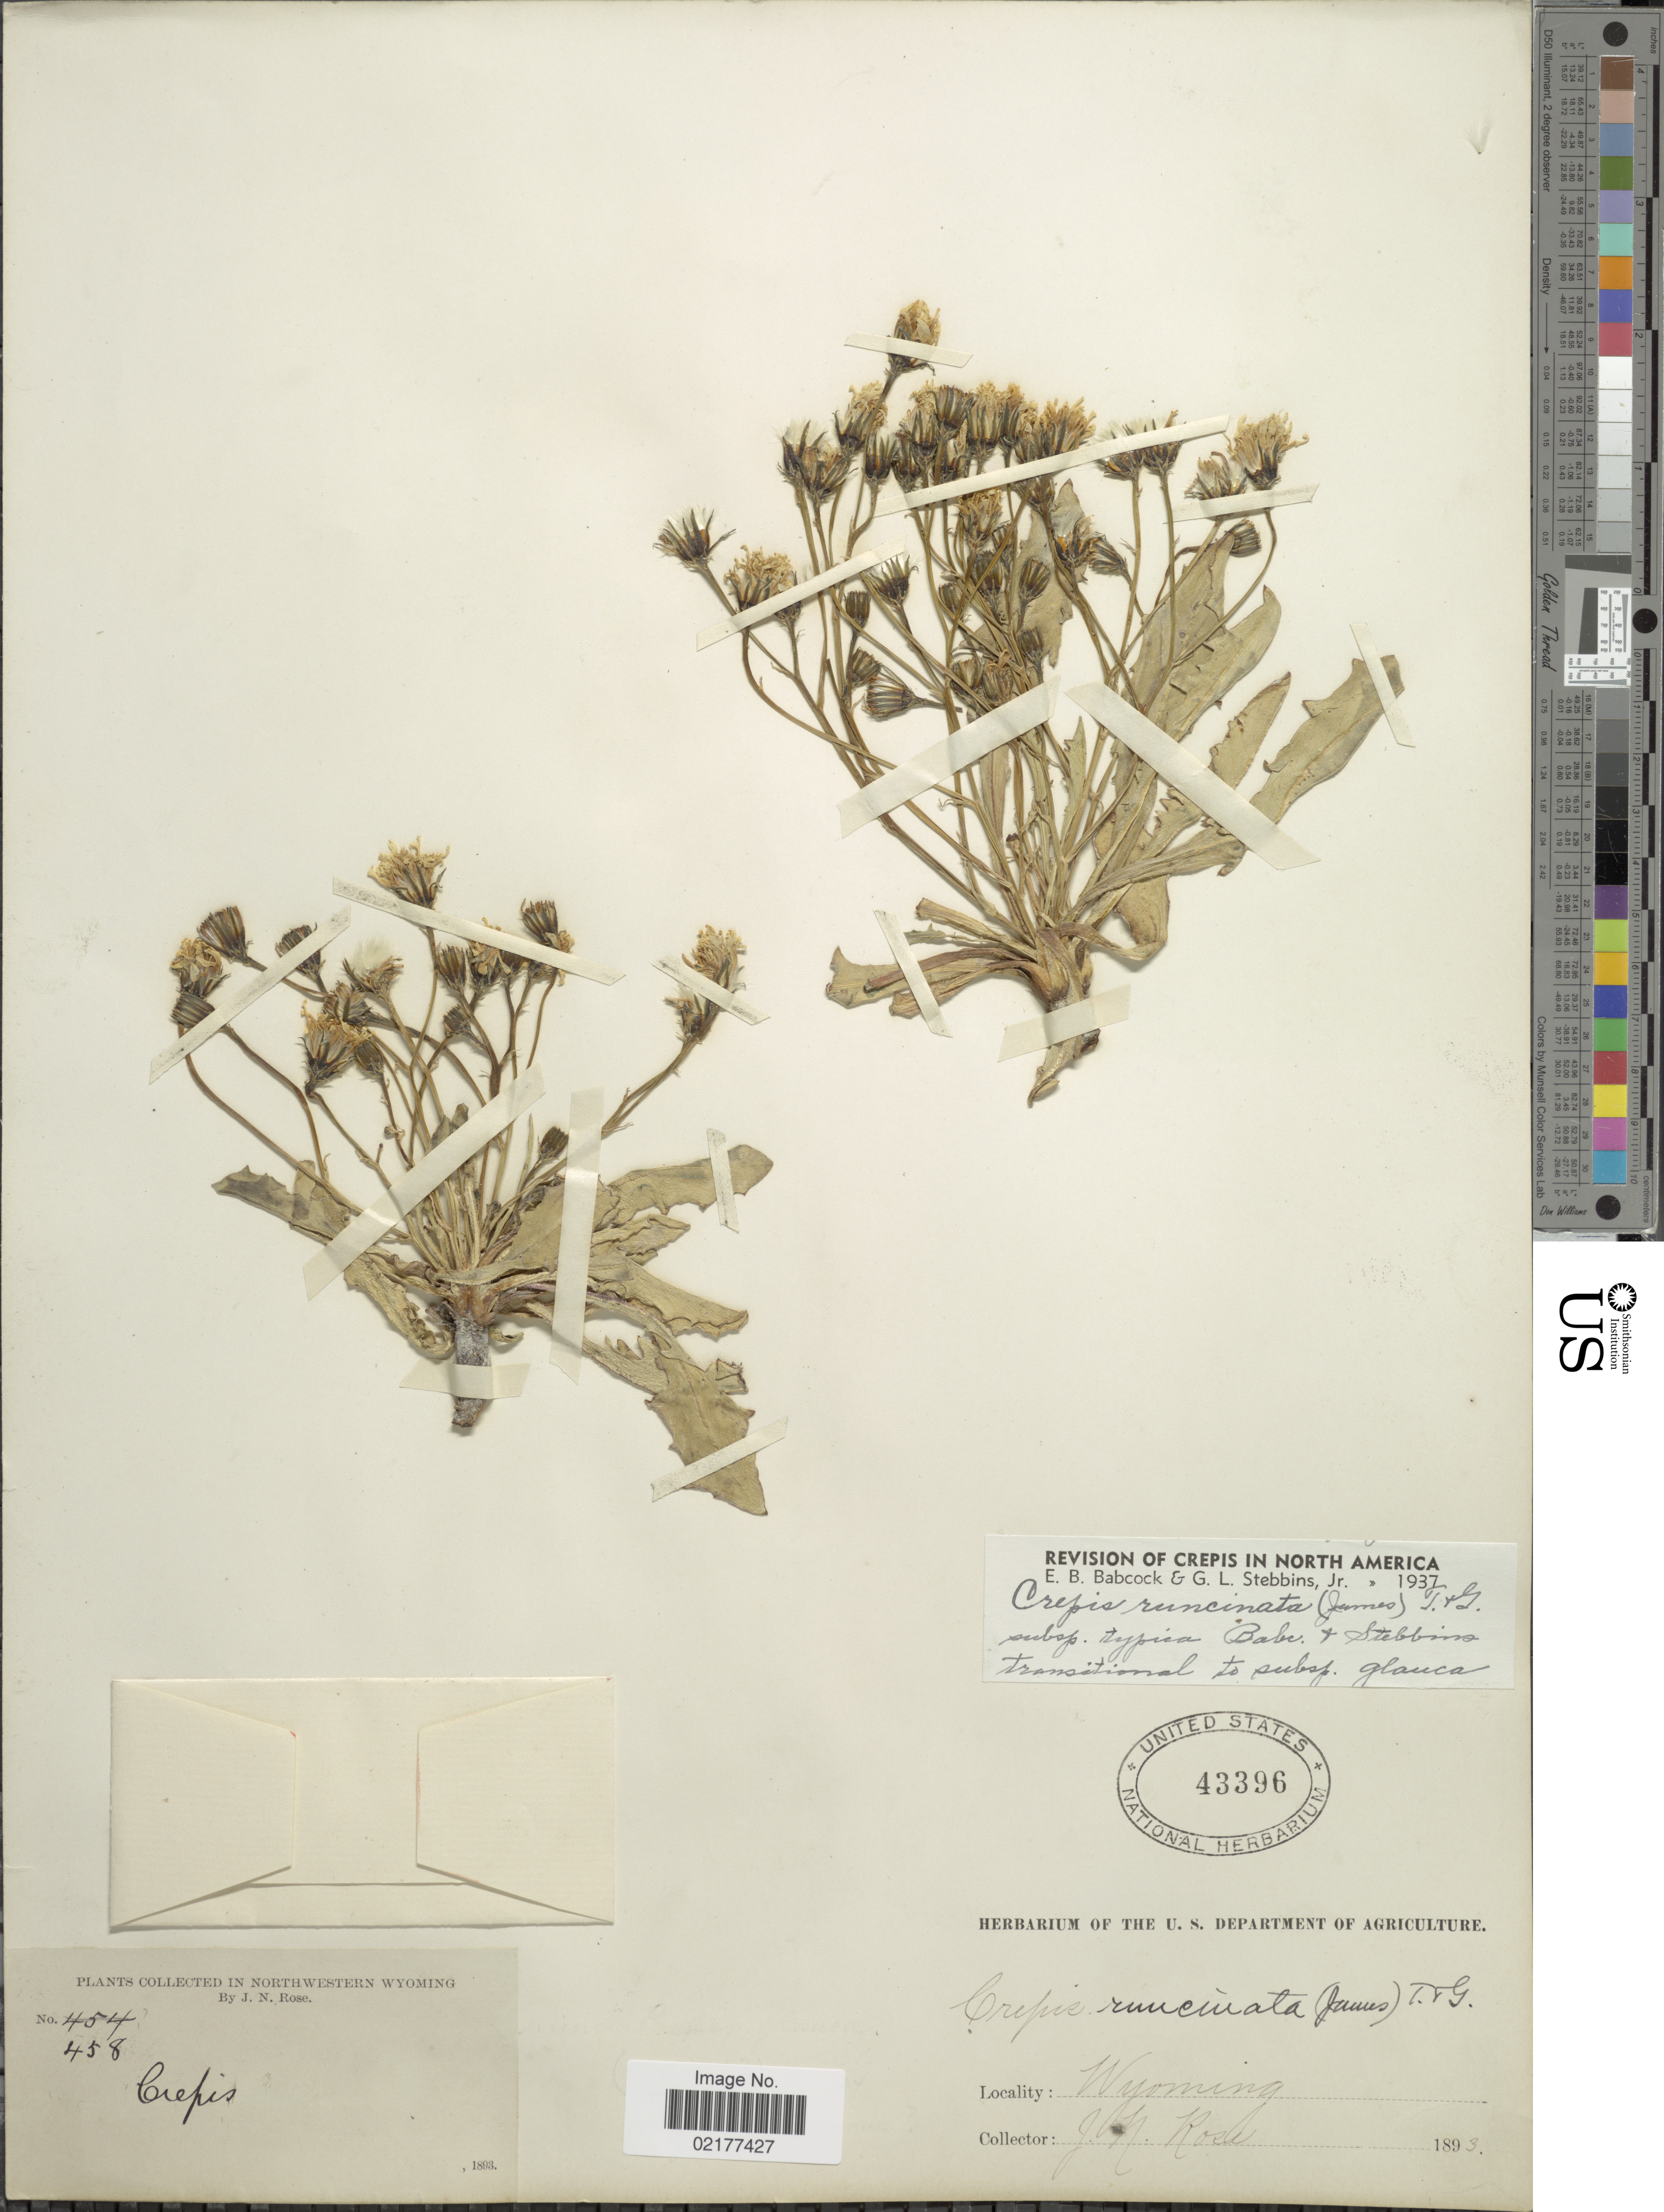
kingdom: Plantae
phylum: Tracheophyta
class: Magnoliopsida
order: Asterales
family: Asteraceae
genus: Crepis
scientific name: Crepis runcinata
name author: Torr. & A. Gray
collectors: J. N. Rose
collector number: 458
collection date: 1893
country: United States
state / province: Wyoming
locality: Northwestern Wyoming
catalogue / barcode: US 43396